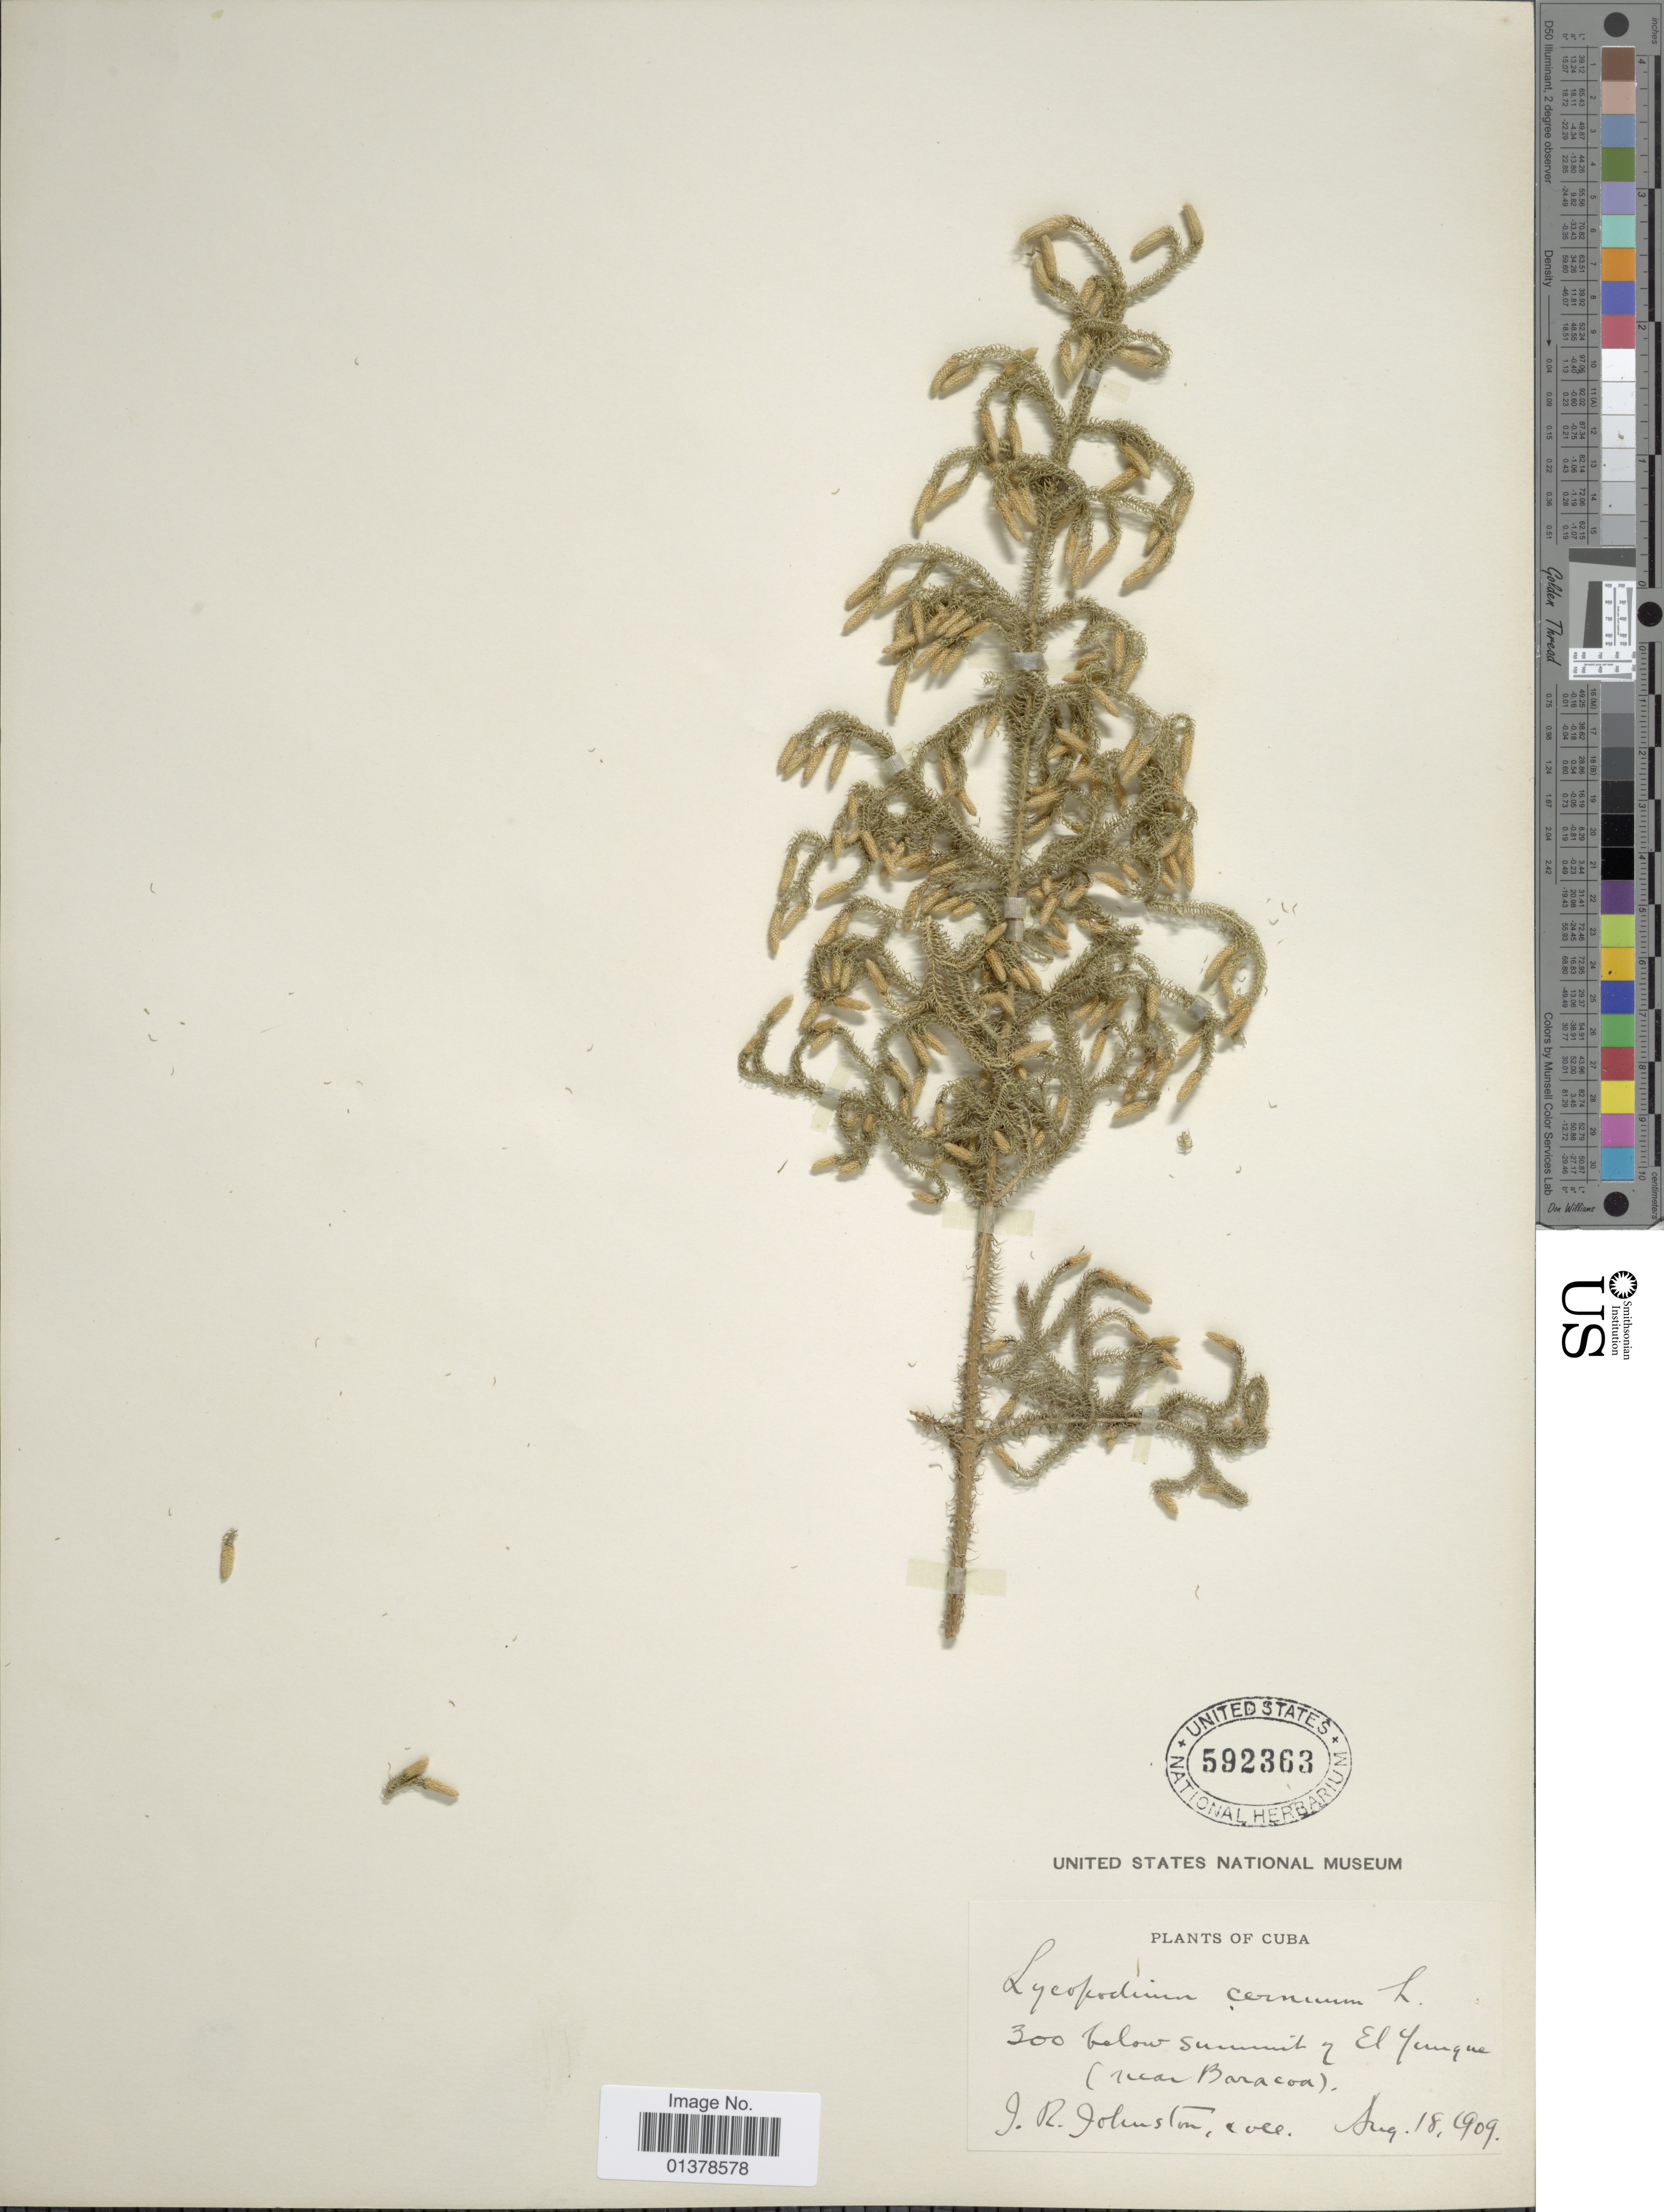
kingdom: Plantae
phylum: Tracheophyta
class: Lycopodiopsida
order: Lycopodiales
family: Lycopodiaceae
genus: Palhinhaea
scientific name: Palhinhaea cernua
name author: (L.) Vasc. & Franco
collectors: J. Johnston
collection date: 1909-08-18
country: Cuba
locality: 300 below summit of El Yunque(near Baracoa)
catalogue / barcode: US 592363